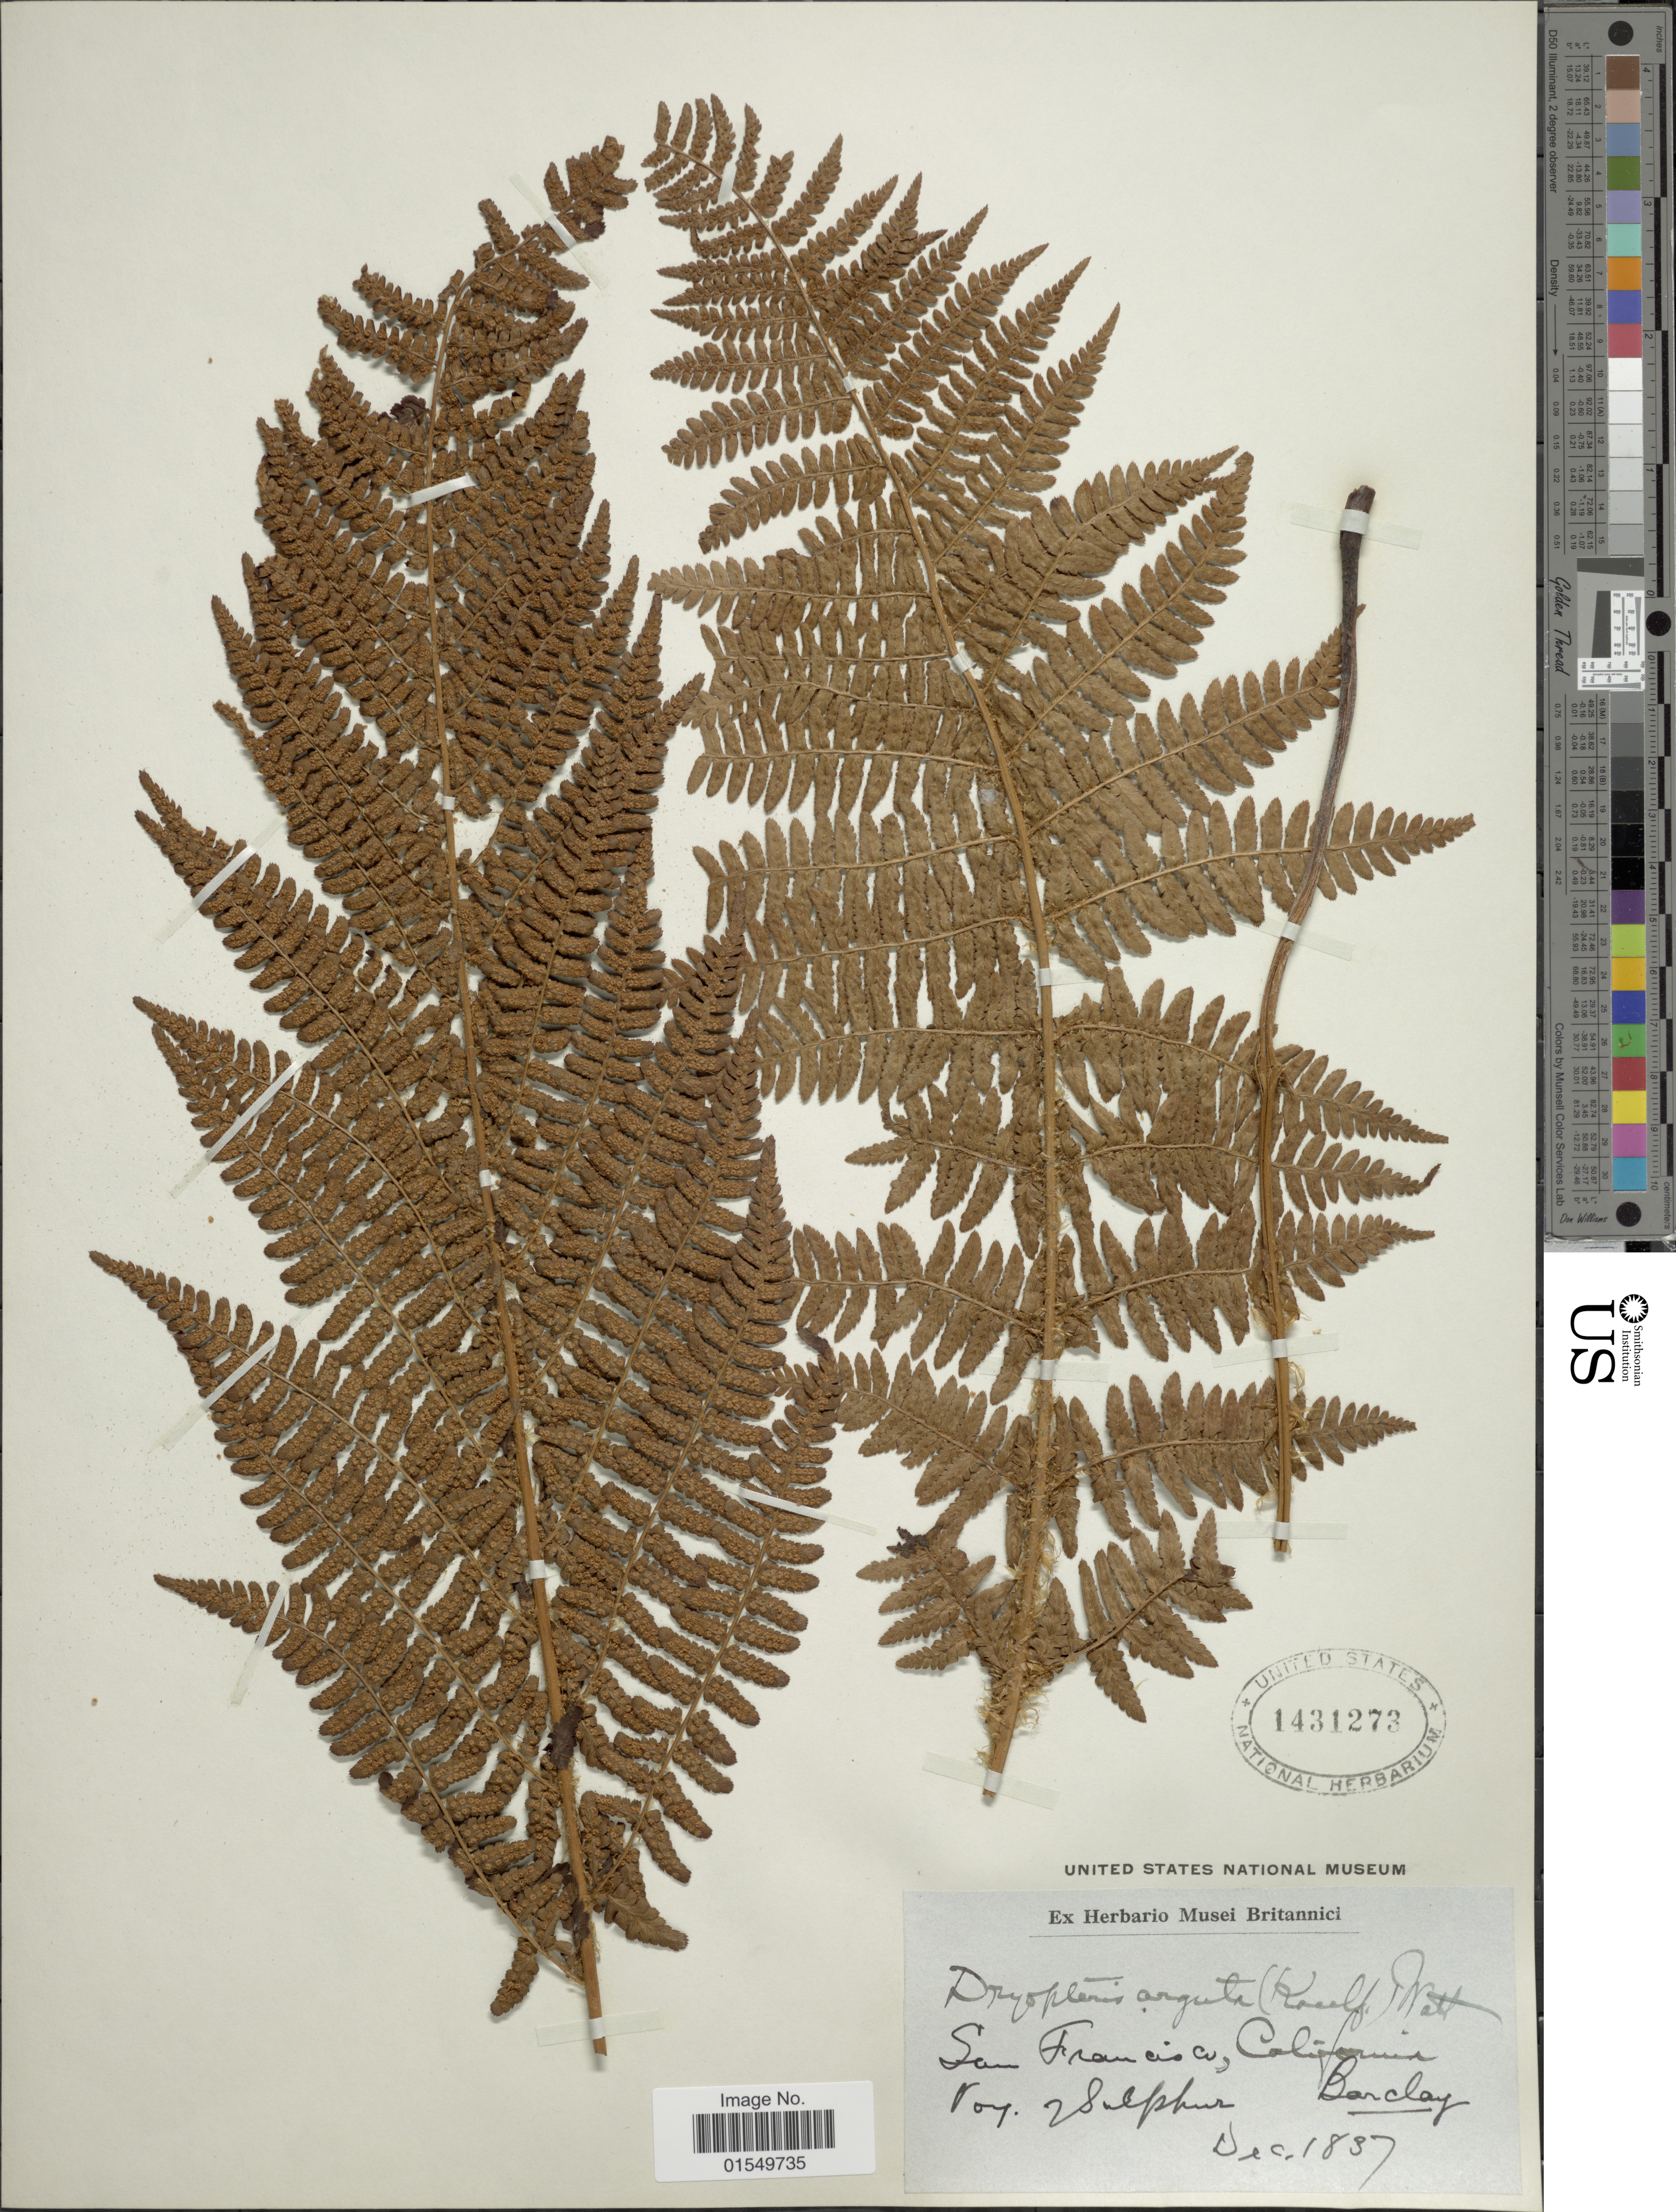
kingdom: Plantae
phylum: Tracheophyta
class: Polypodiopsida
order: Polypodiales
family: Dryopteridaceae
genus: Dryopteris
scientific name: Dryopteris arguta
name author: (Kaulf.) Maxon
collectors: -- Barclay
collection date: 1837-12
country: United States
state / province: California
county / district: San Francisco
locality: San Francisco, California, Voy of Sulphur.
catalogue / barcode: US 1431273